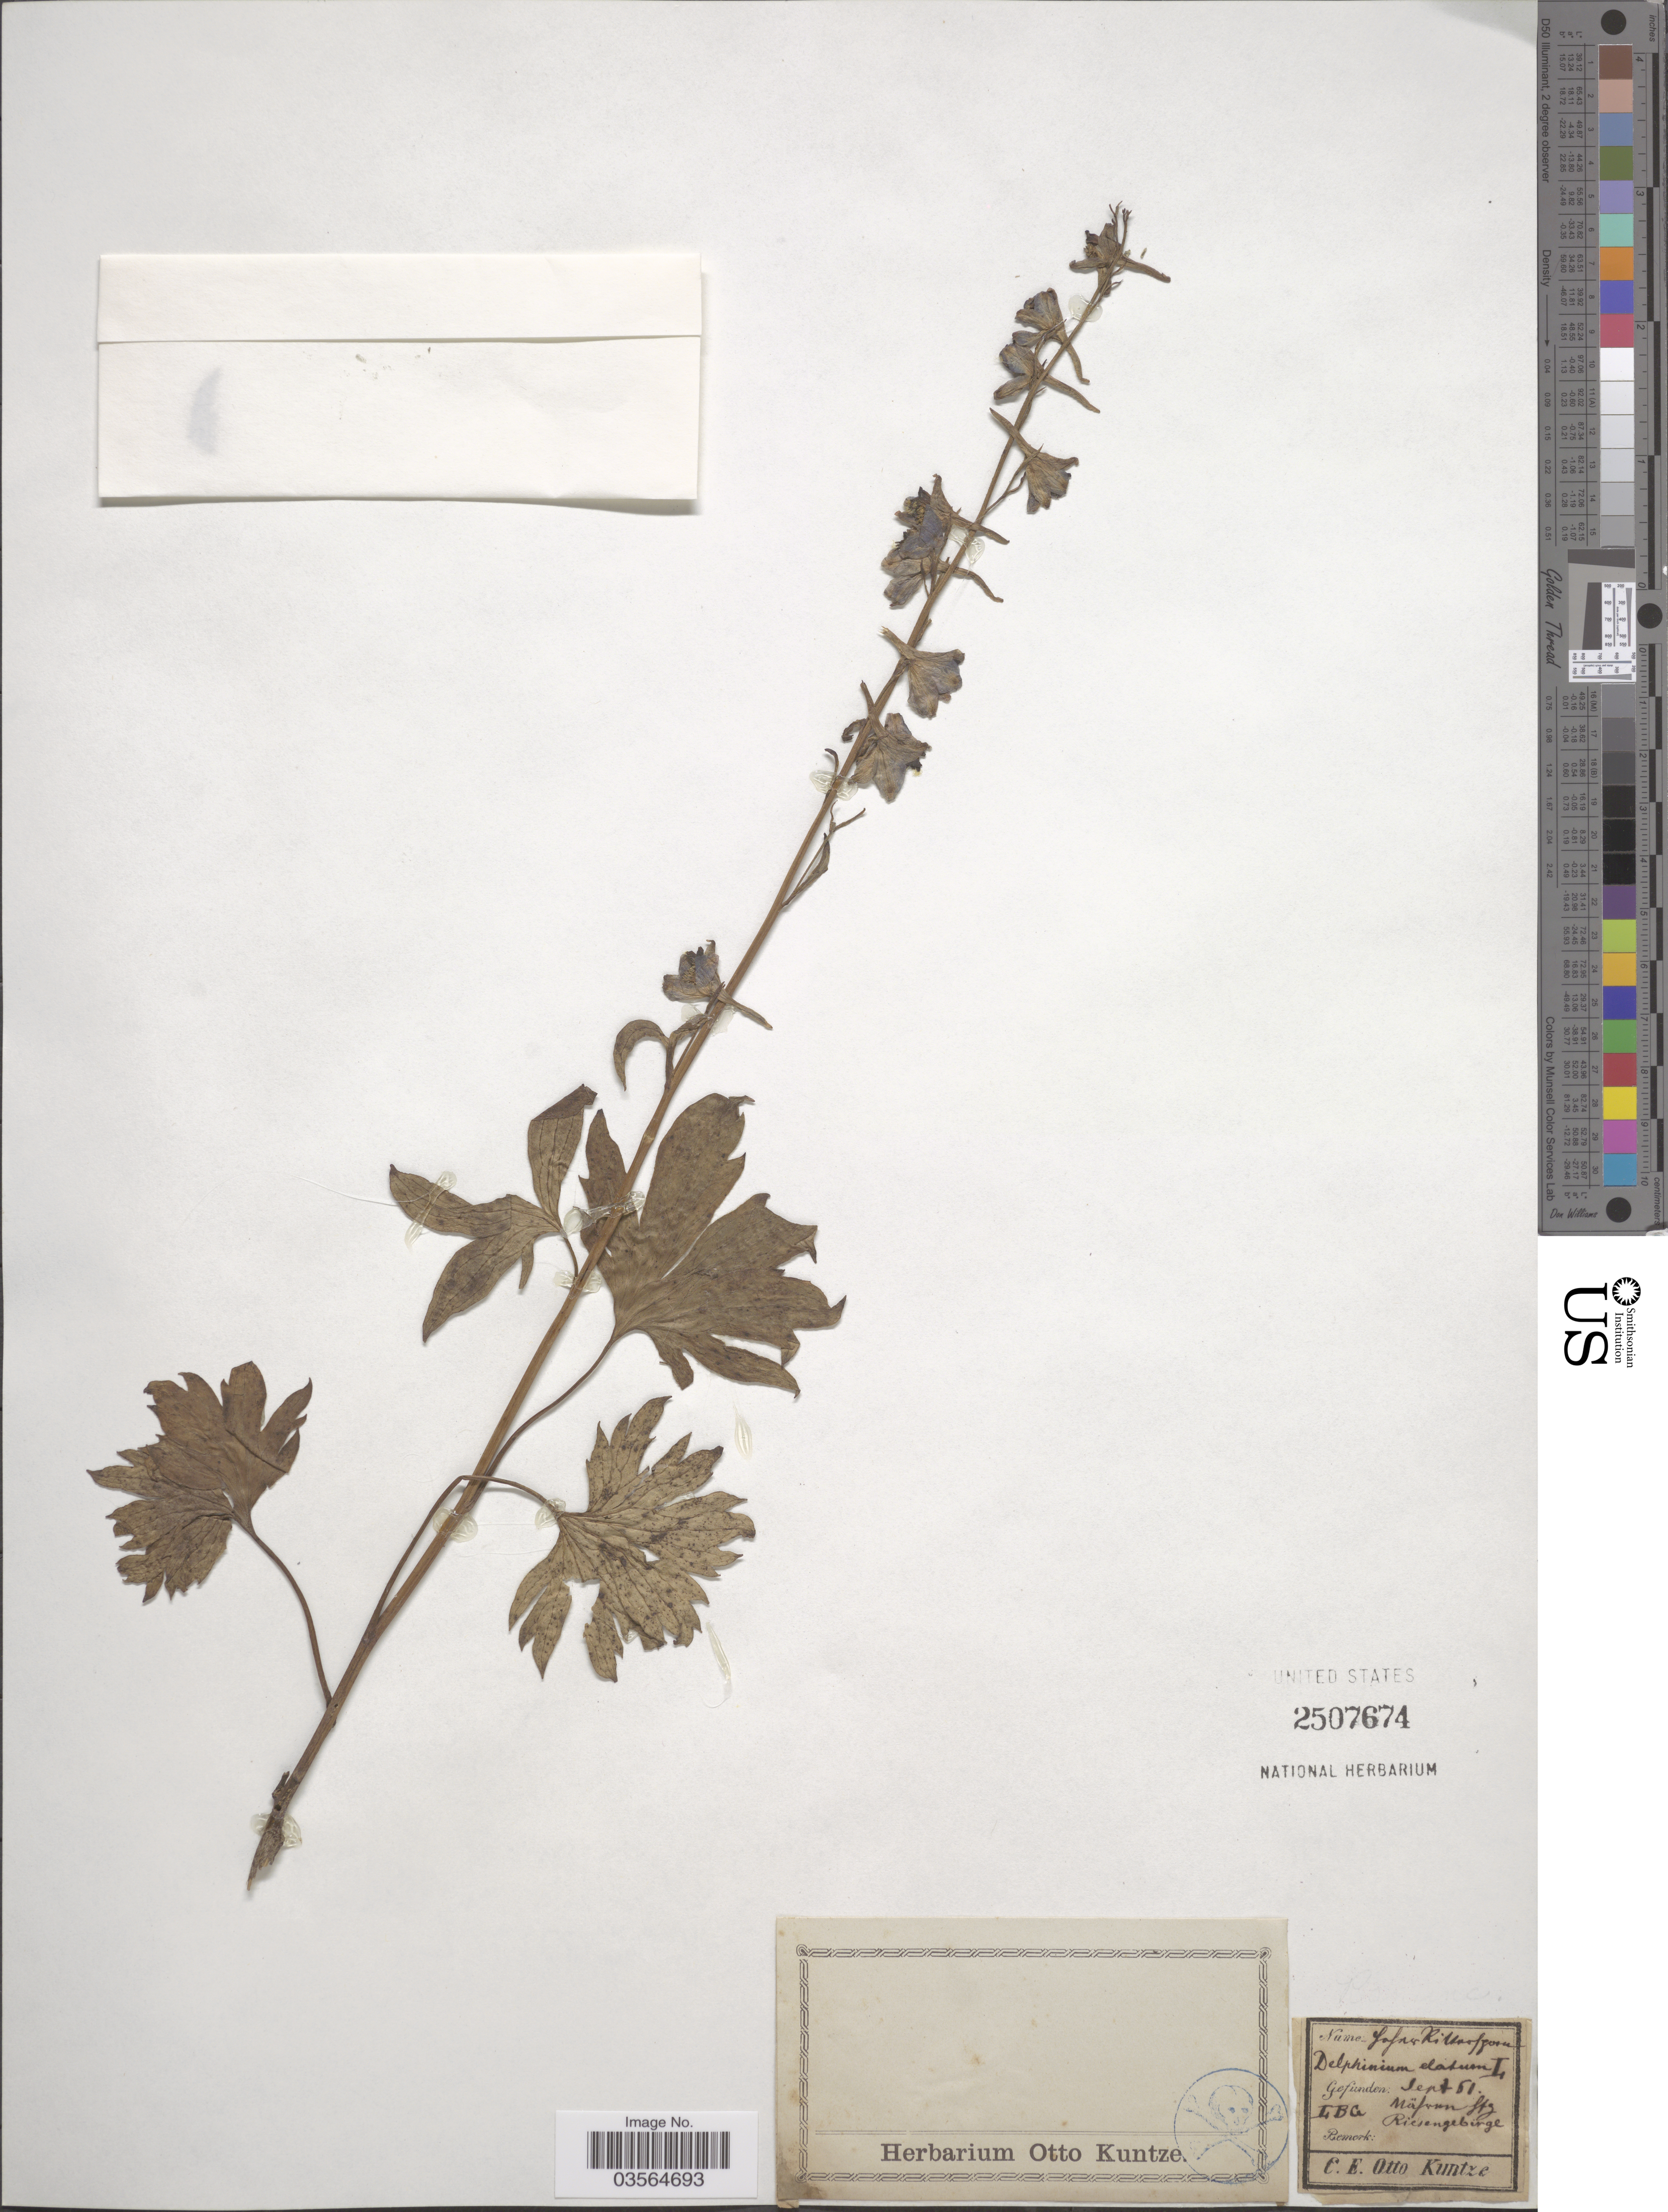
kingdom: Plantae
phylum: Tracheophyta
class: Magnoliopsida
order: Ranunculales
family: Ranunculaceae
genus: Delphinium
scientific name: Delphinium elatum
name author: L.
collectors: C.E.O. Kuntze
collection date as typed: Transcribed d/m/y: /9/51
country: Poland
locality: Mäfrun ftg IBG Riesengebirge. [interpreted]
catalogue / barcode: US 2507674